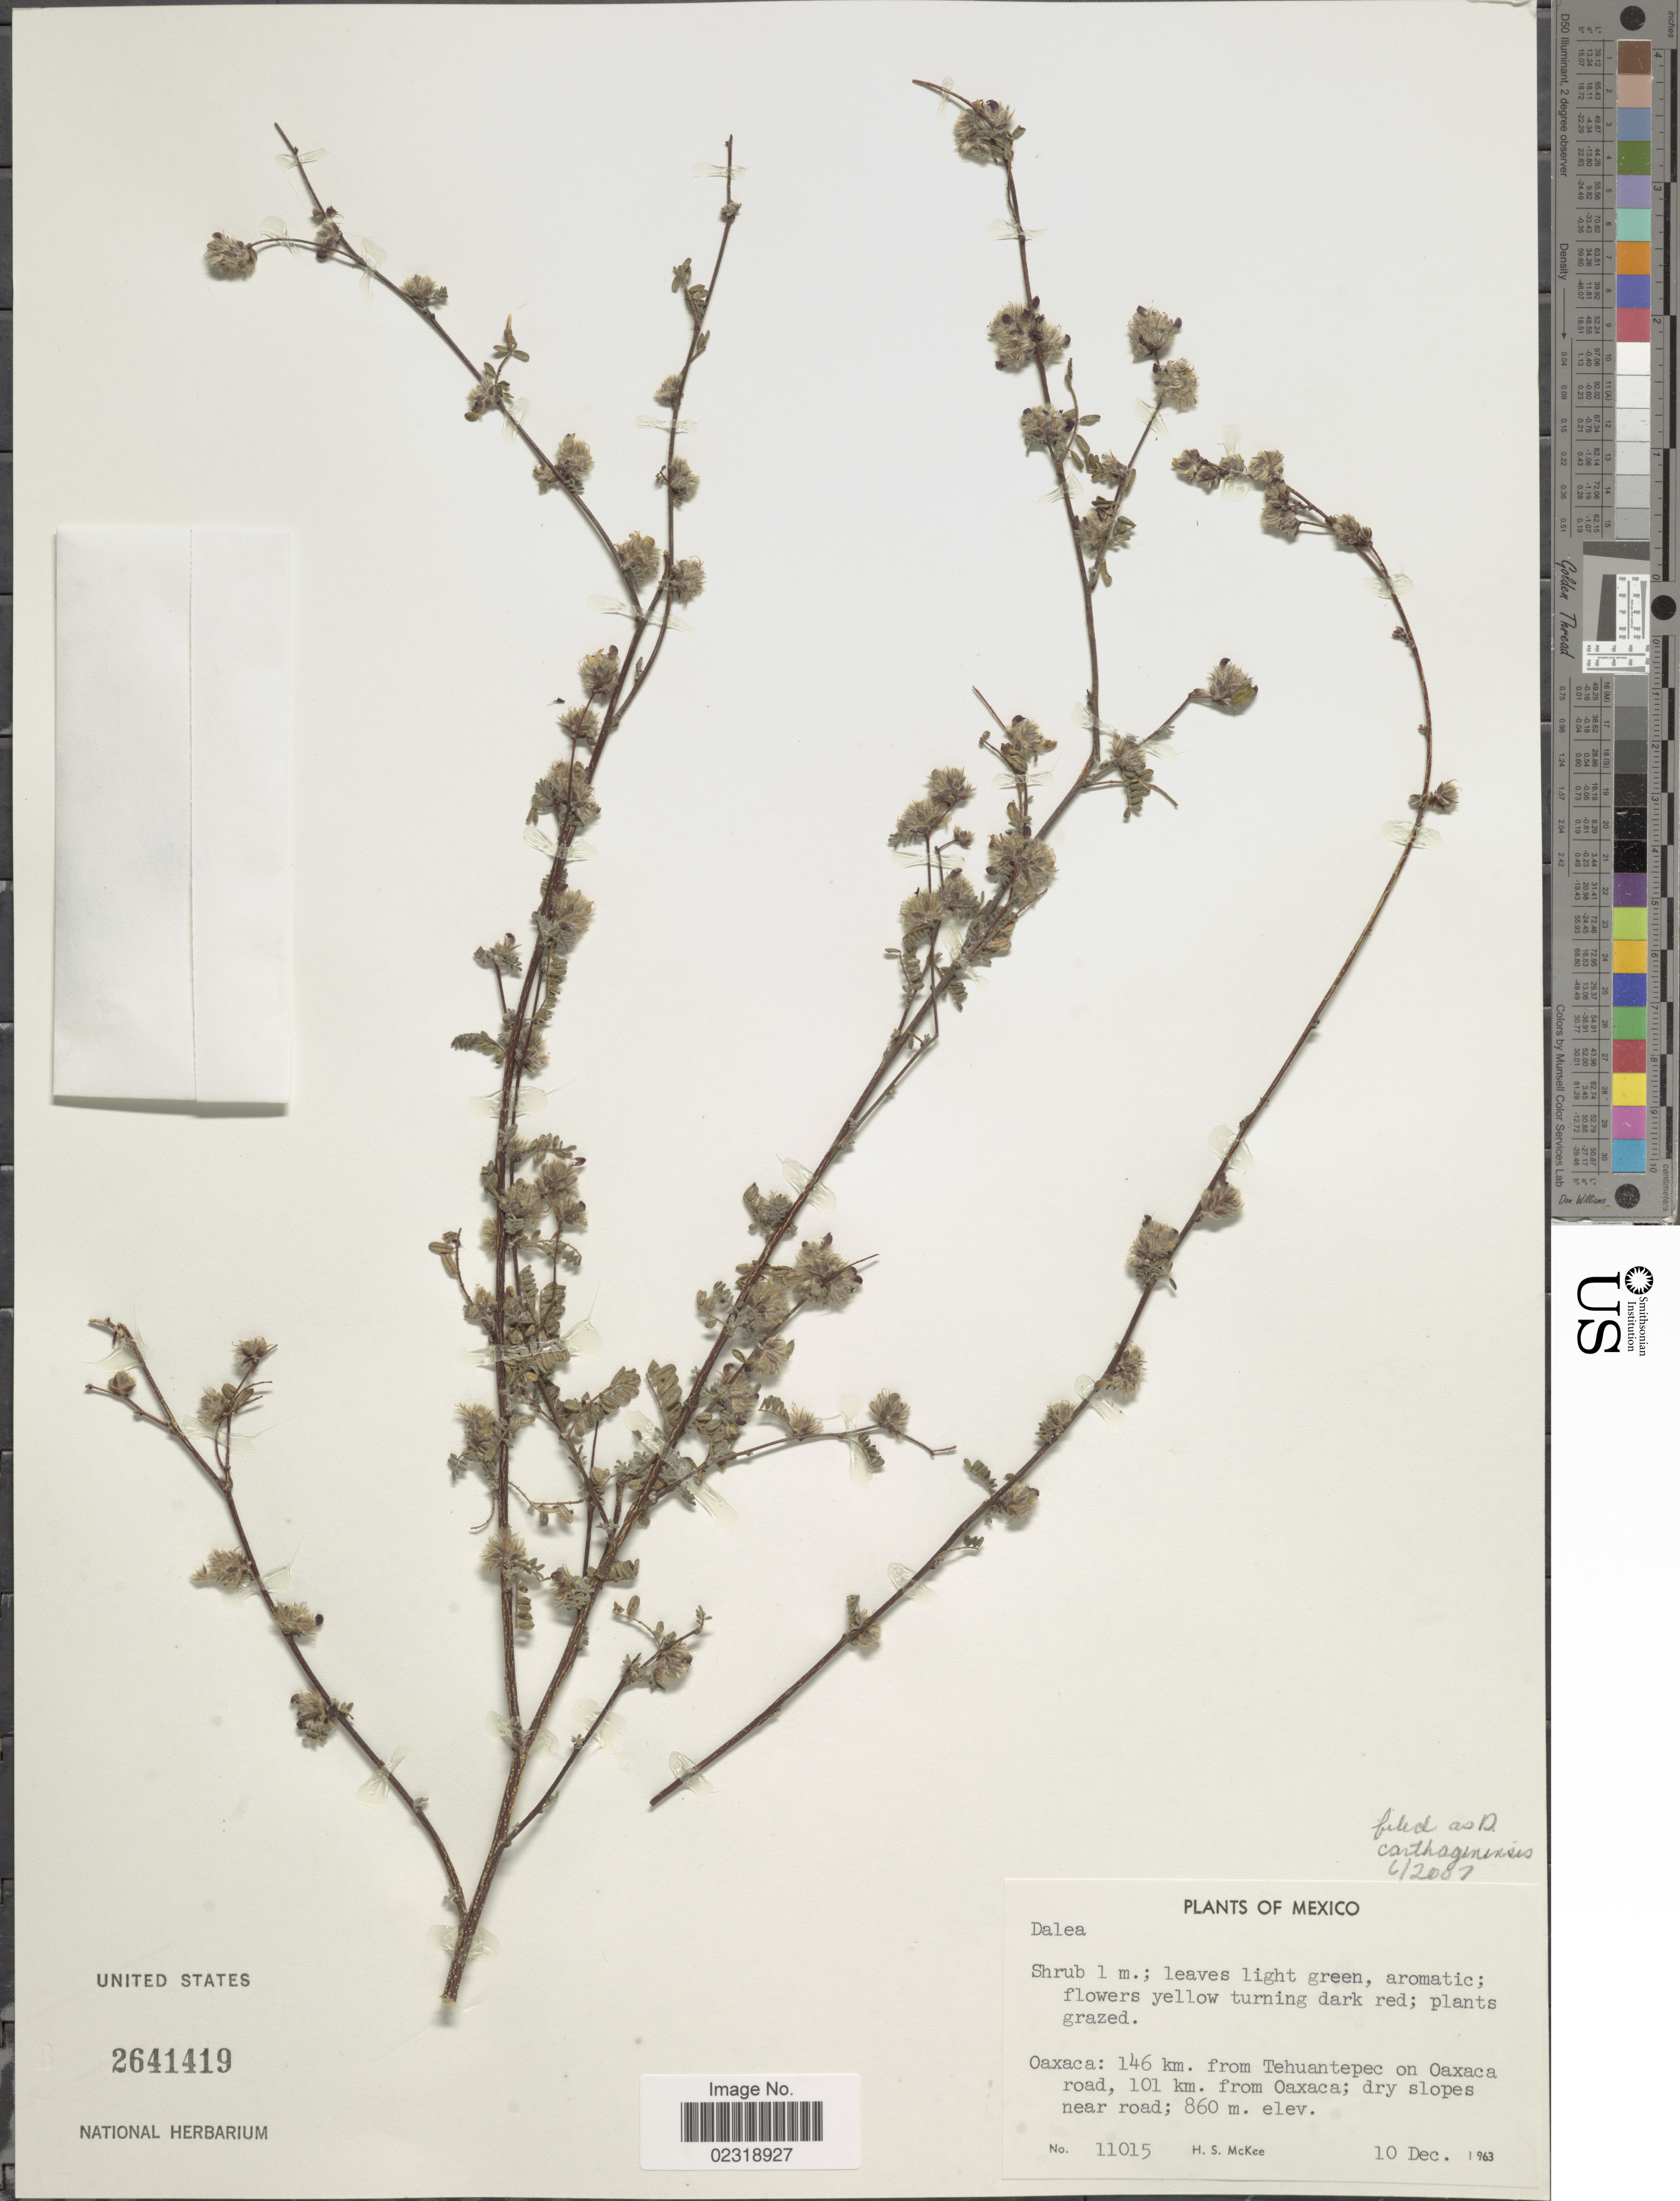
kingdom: Plantae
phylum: Tracheophyta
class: Magnoliopsida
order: Fabales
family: Fabaceae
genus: Dalea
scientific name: Dalea carthagenensis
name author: (Jacq.) J.F. Macbr.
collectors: H. S. McKee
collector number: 11015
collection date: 1963-12-10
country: Mexico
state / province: Oaxaca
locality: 146 km. from Tehuantepec on Oaxaca road, 101 km. from Oaxaca; dry slopes near road.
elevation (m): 860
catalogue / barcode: US 2641419